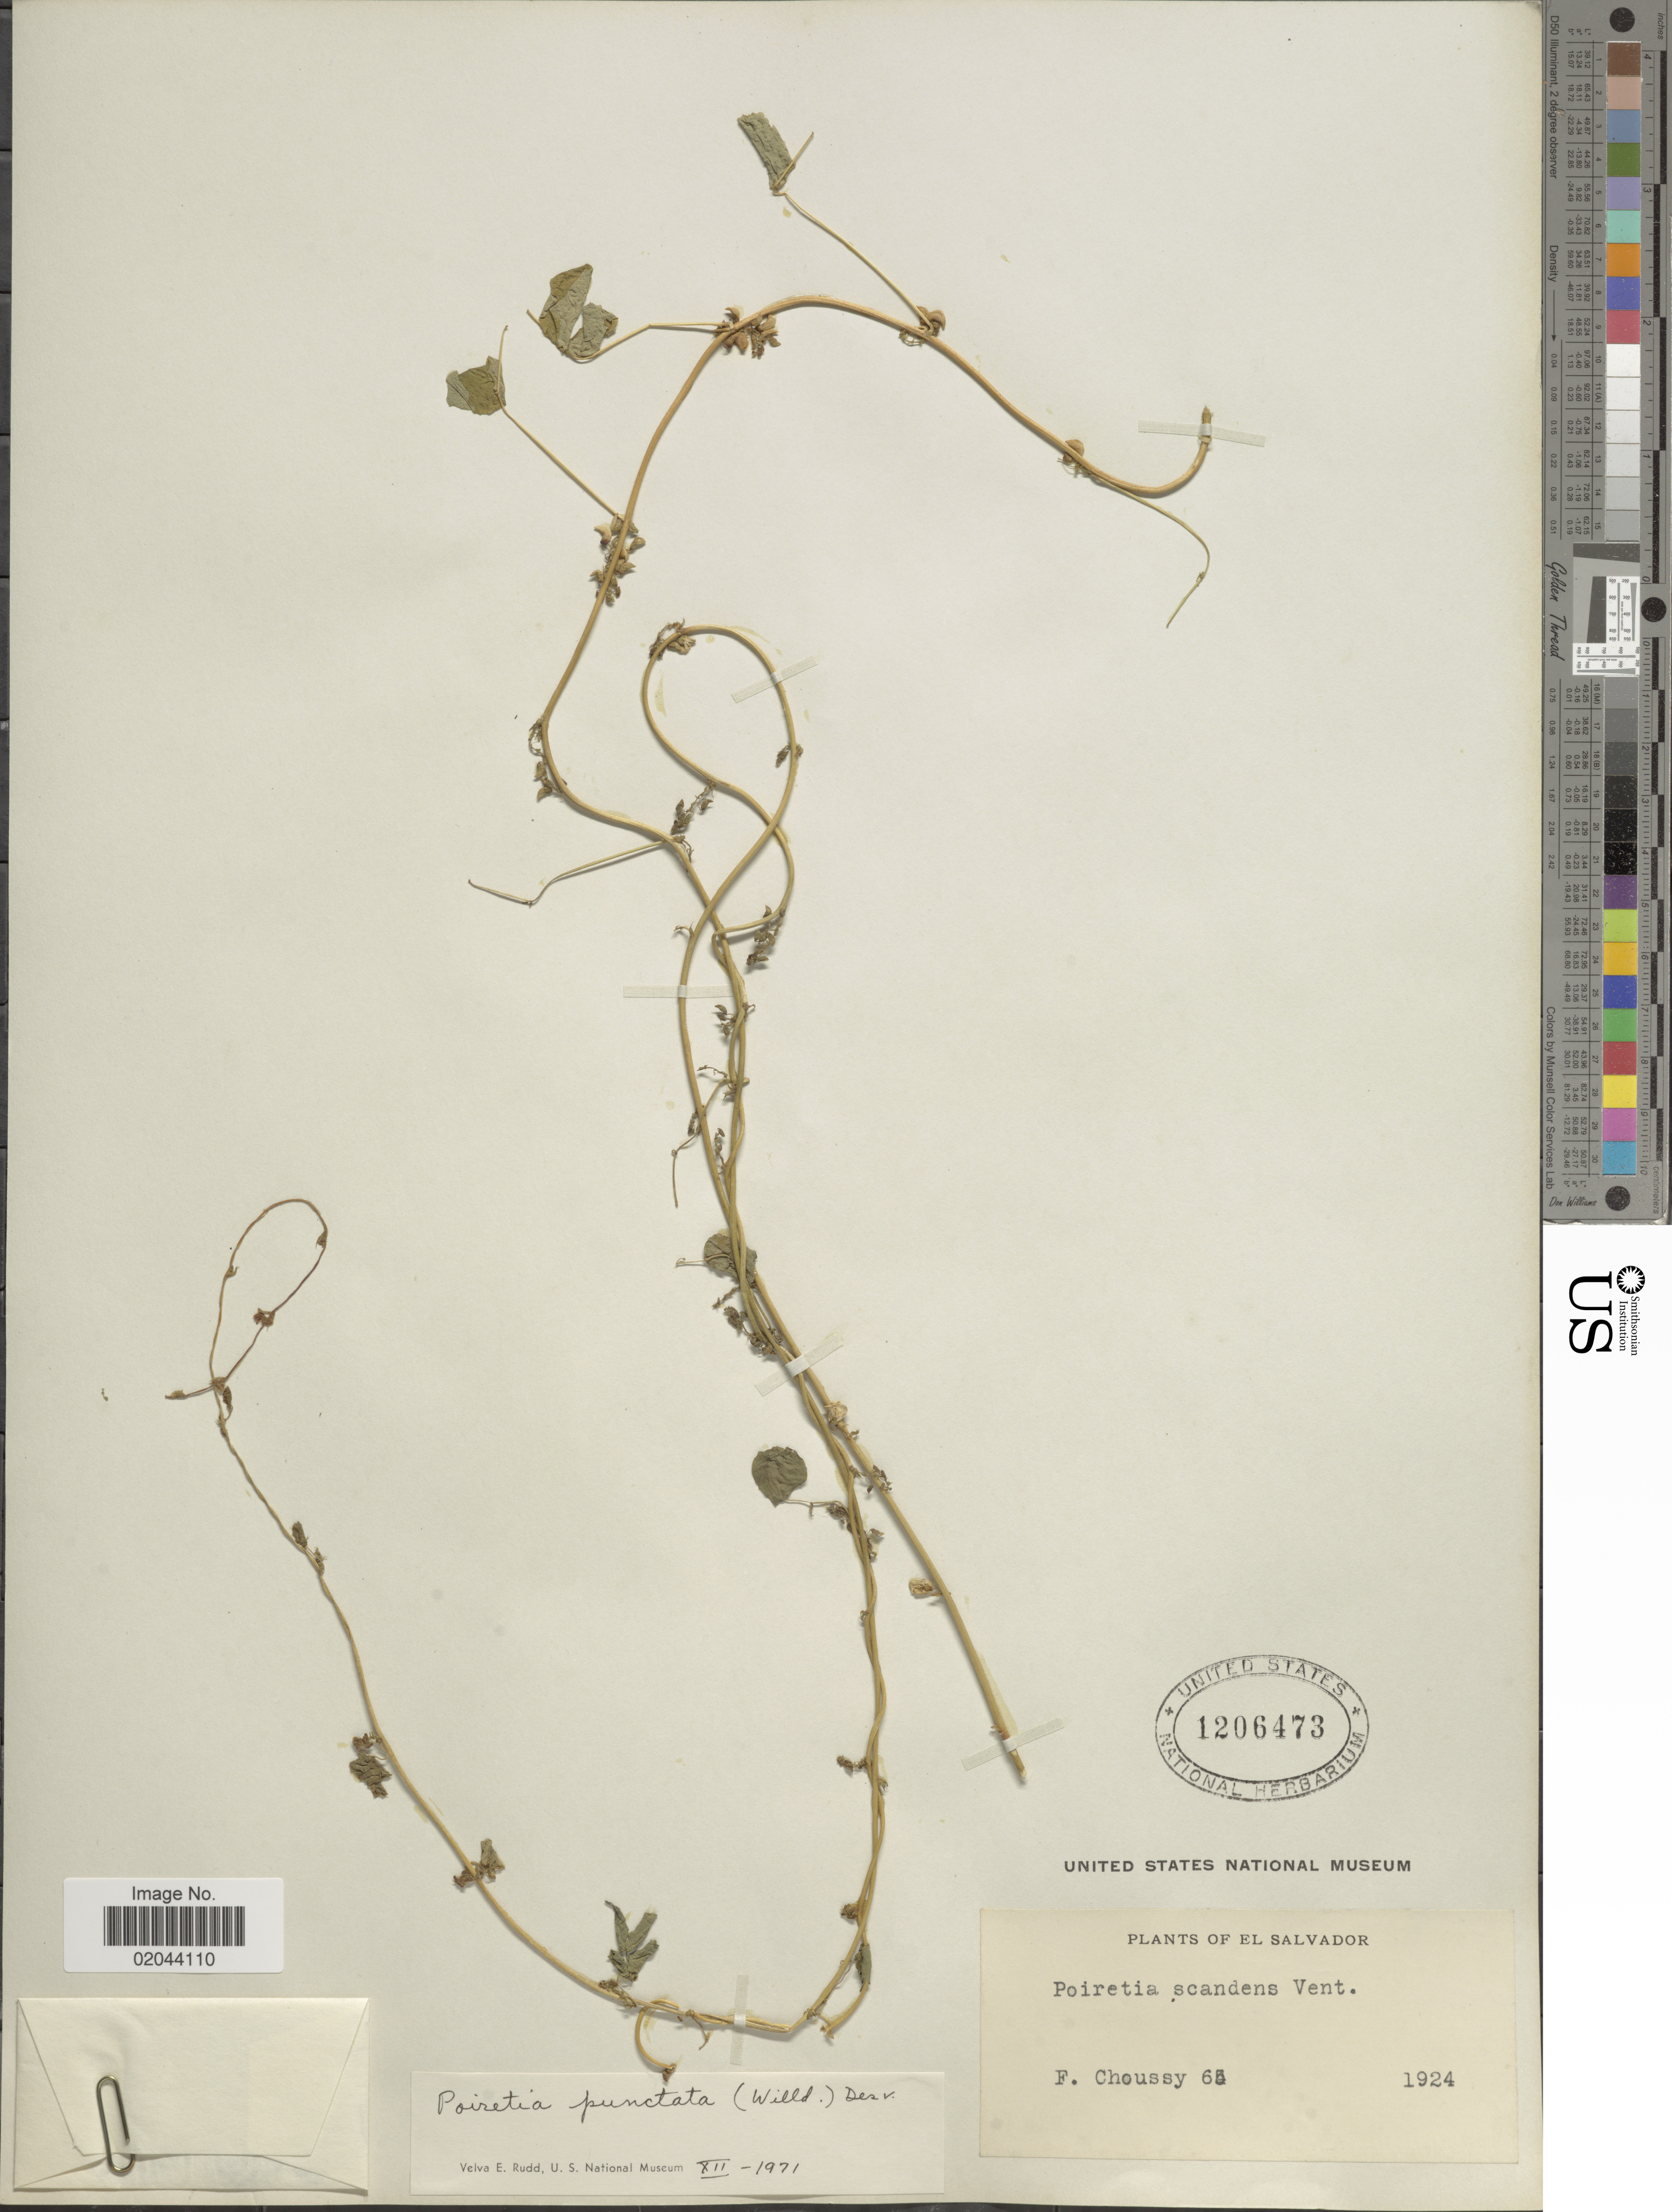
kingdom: Plantae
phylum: Tracheophyta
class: Magnoliopsida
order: Fabales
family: Fabaceae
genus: Poiretia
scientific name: Poiretia scandens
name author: Vent.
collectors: F. Choussy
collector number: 65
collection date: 1924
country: El Salvador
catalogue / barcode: US 1206473